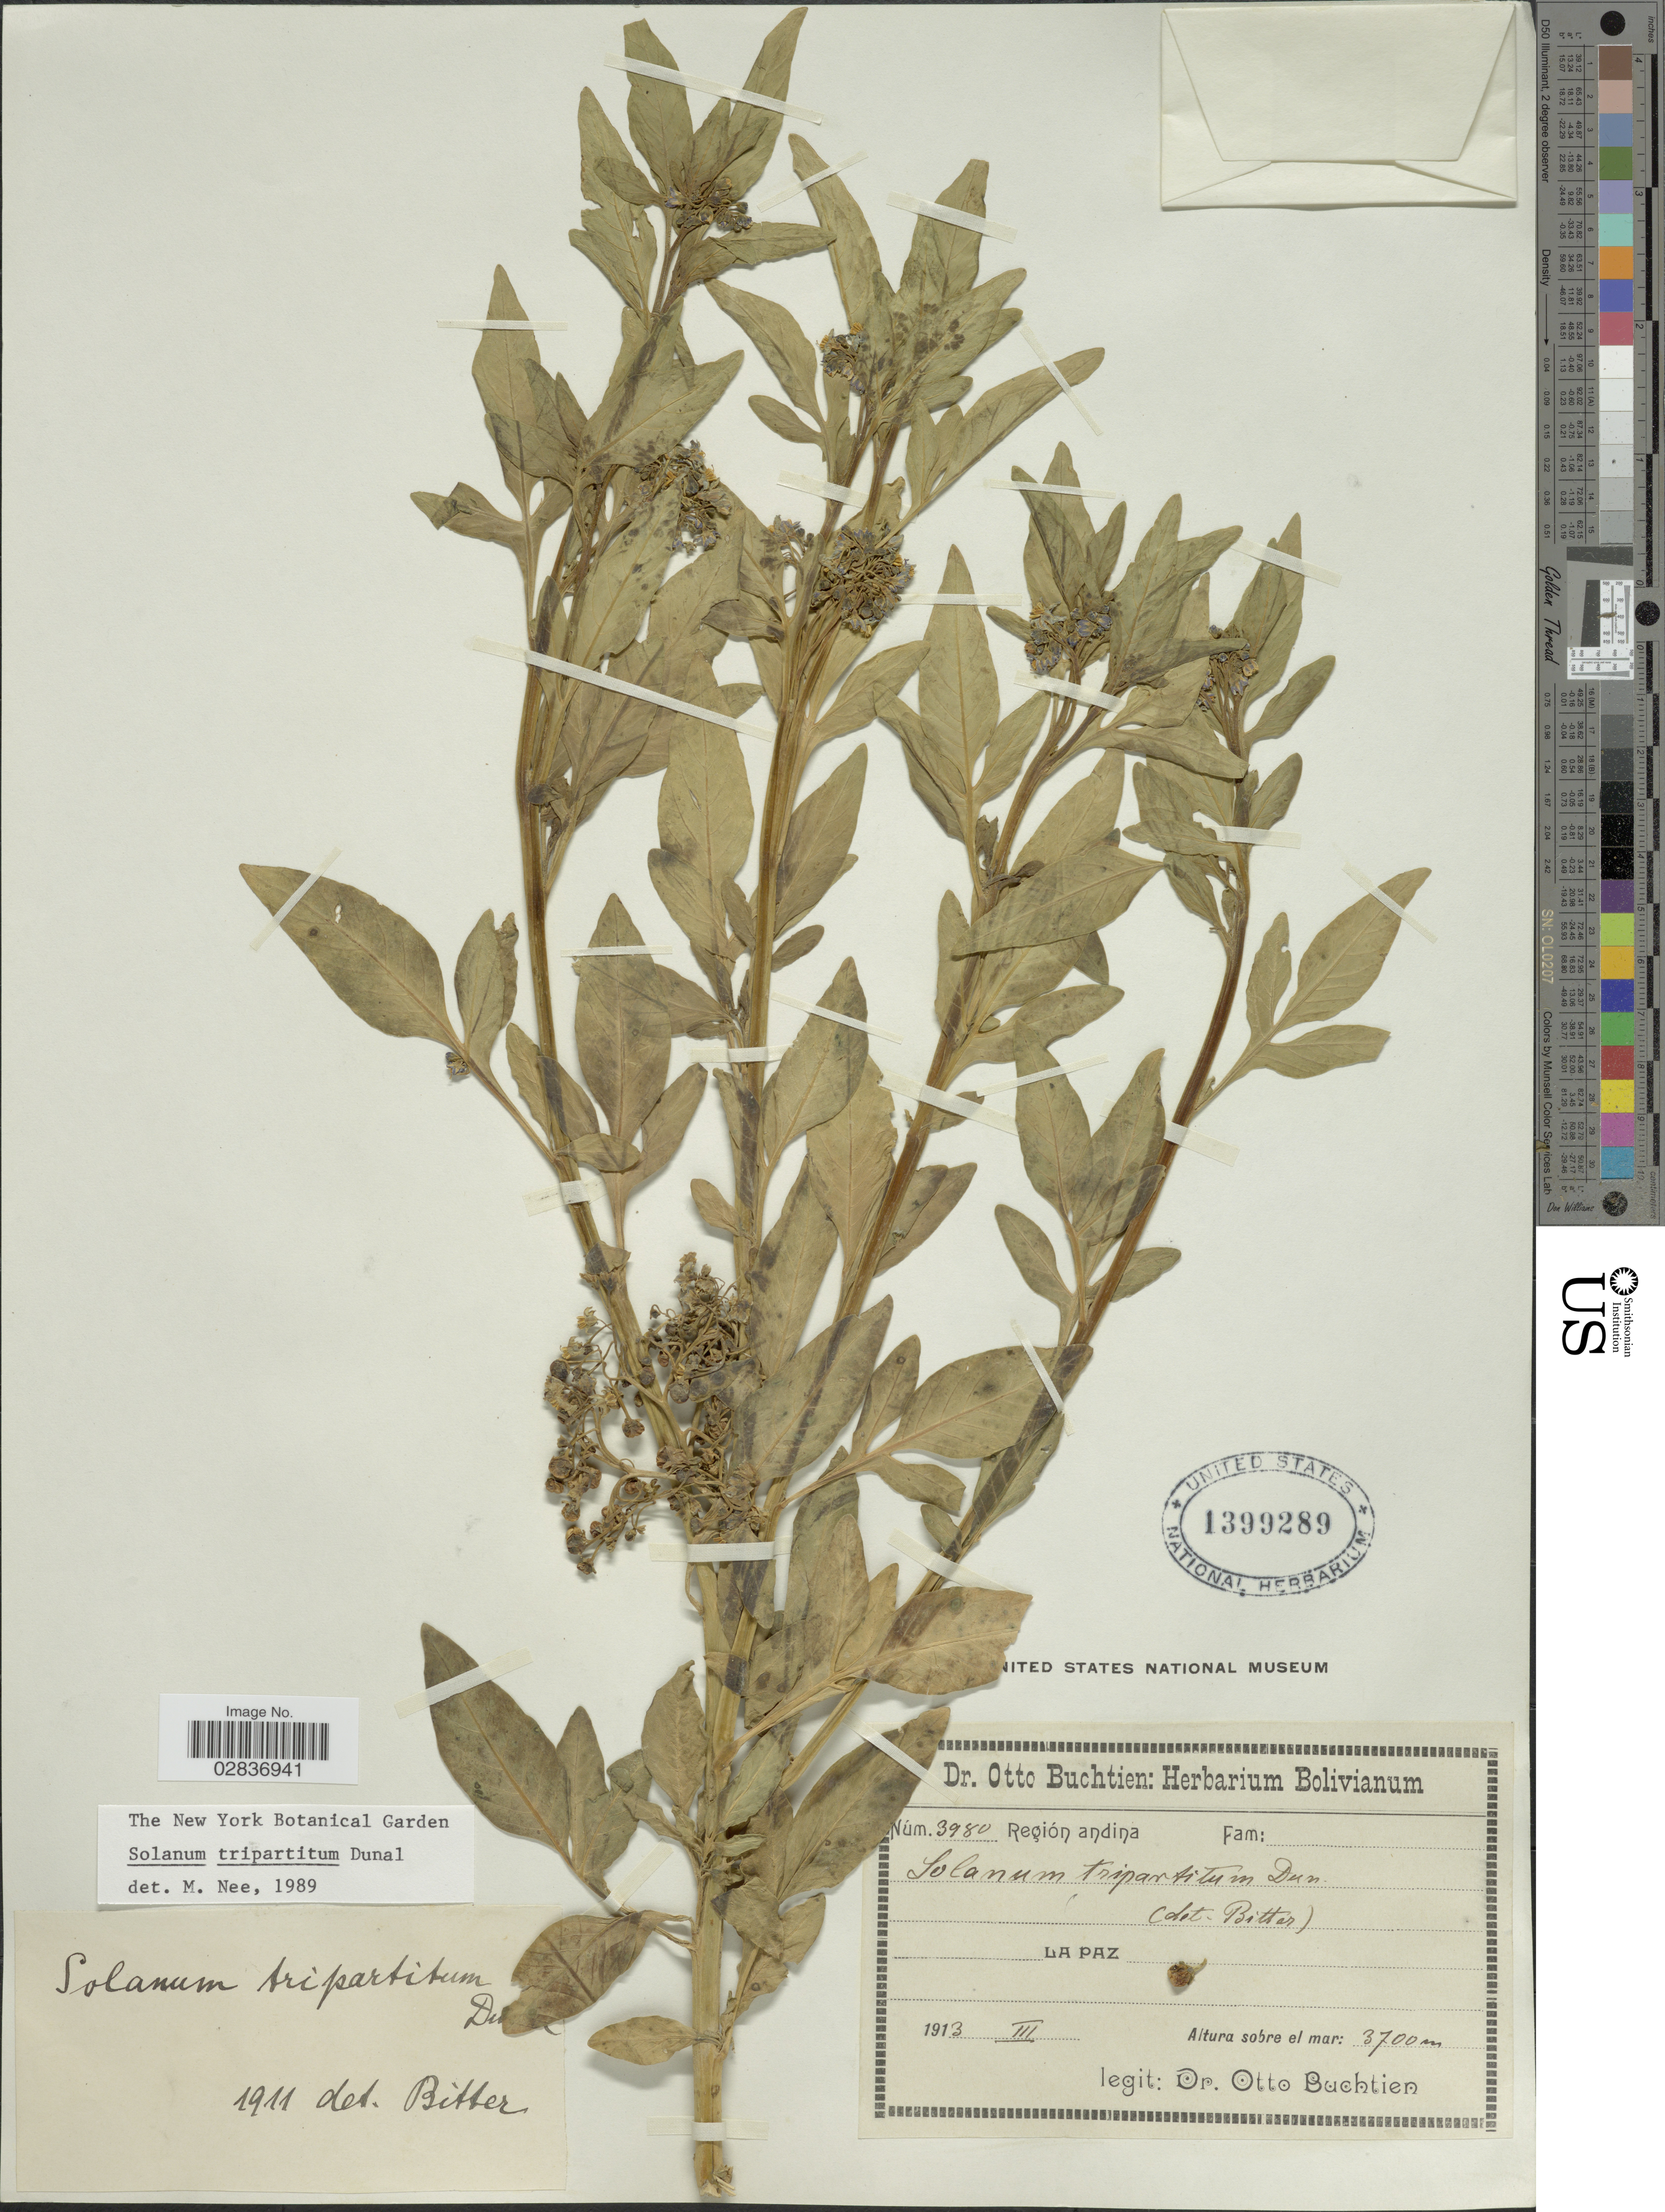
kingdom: Plantae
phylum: Tracheophyta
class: Magnoliopsida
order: Solanales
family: Solanaceae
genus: Solanum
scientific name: Solanum tripartitum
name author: Dunal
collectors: O. Buchtien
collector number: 3980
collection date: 1913-03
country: Bolivia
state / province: La Paz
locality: Region andina.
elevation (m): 3700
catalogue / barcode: US 1399289